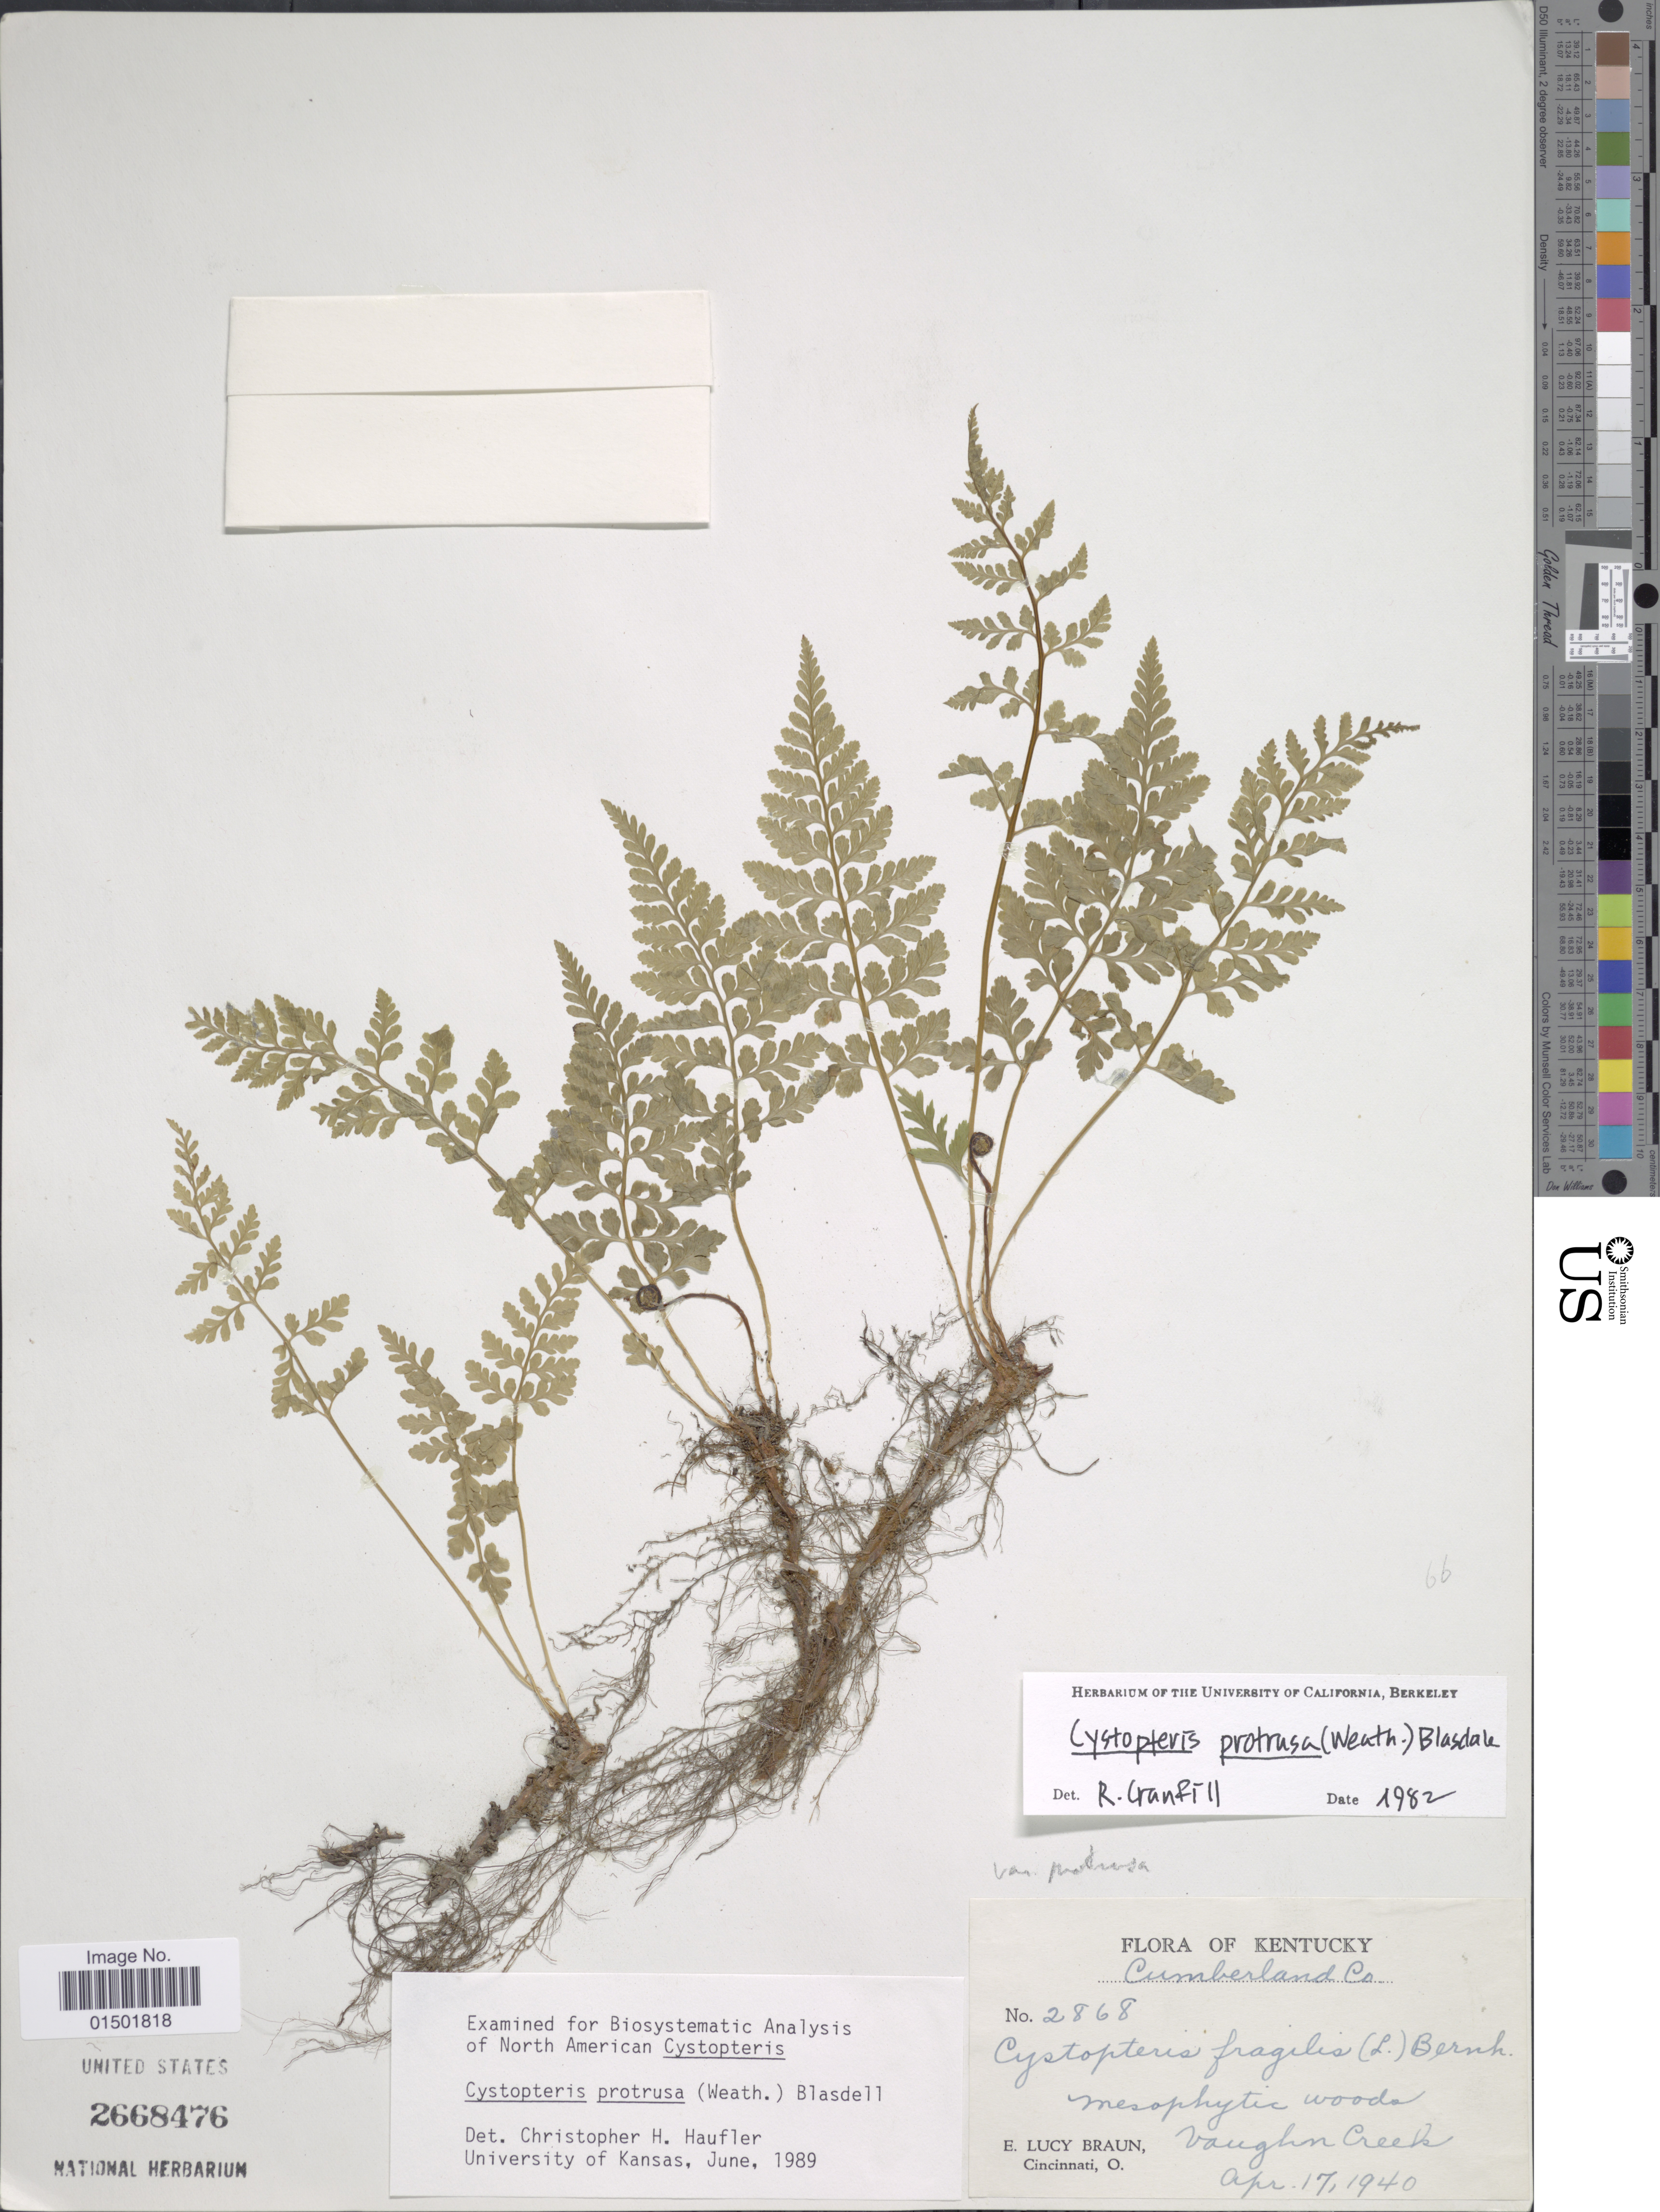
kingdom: Plantae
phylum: Tracheophyta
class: Polypodiopsida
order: Polypodiales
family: Cystopteridaceae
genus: Cystopteris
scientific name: Cystopteris protrusa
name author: (Weath.) Blasdell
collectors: E. L. Braun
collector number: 2868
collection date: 1940-04-17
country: United States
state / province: Kentucky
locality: Cumberland Co. Vaughn Creek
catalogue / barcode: US 2668476